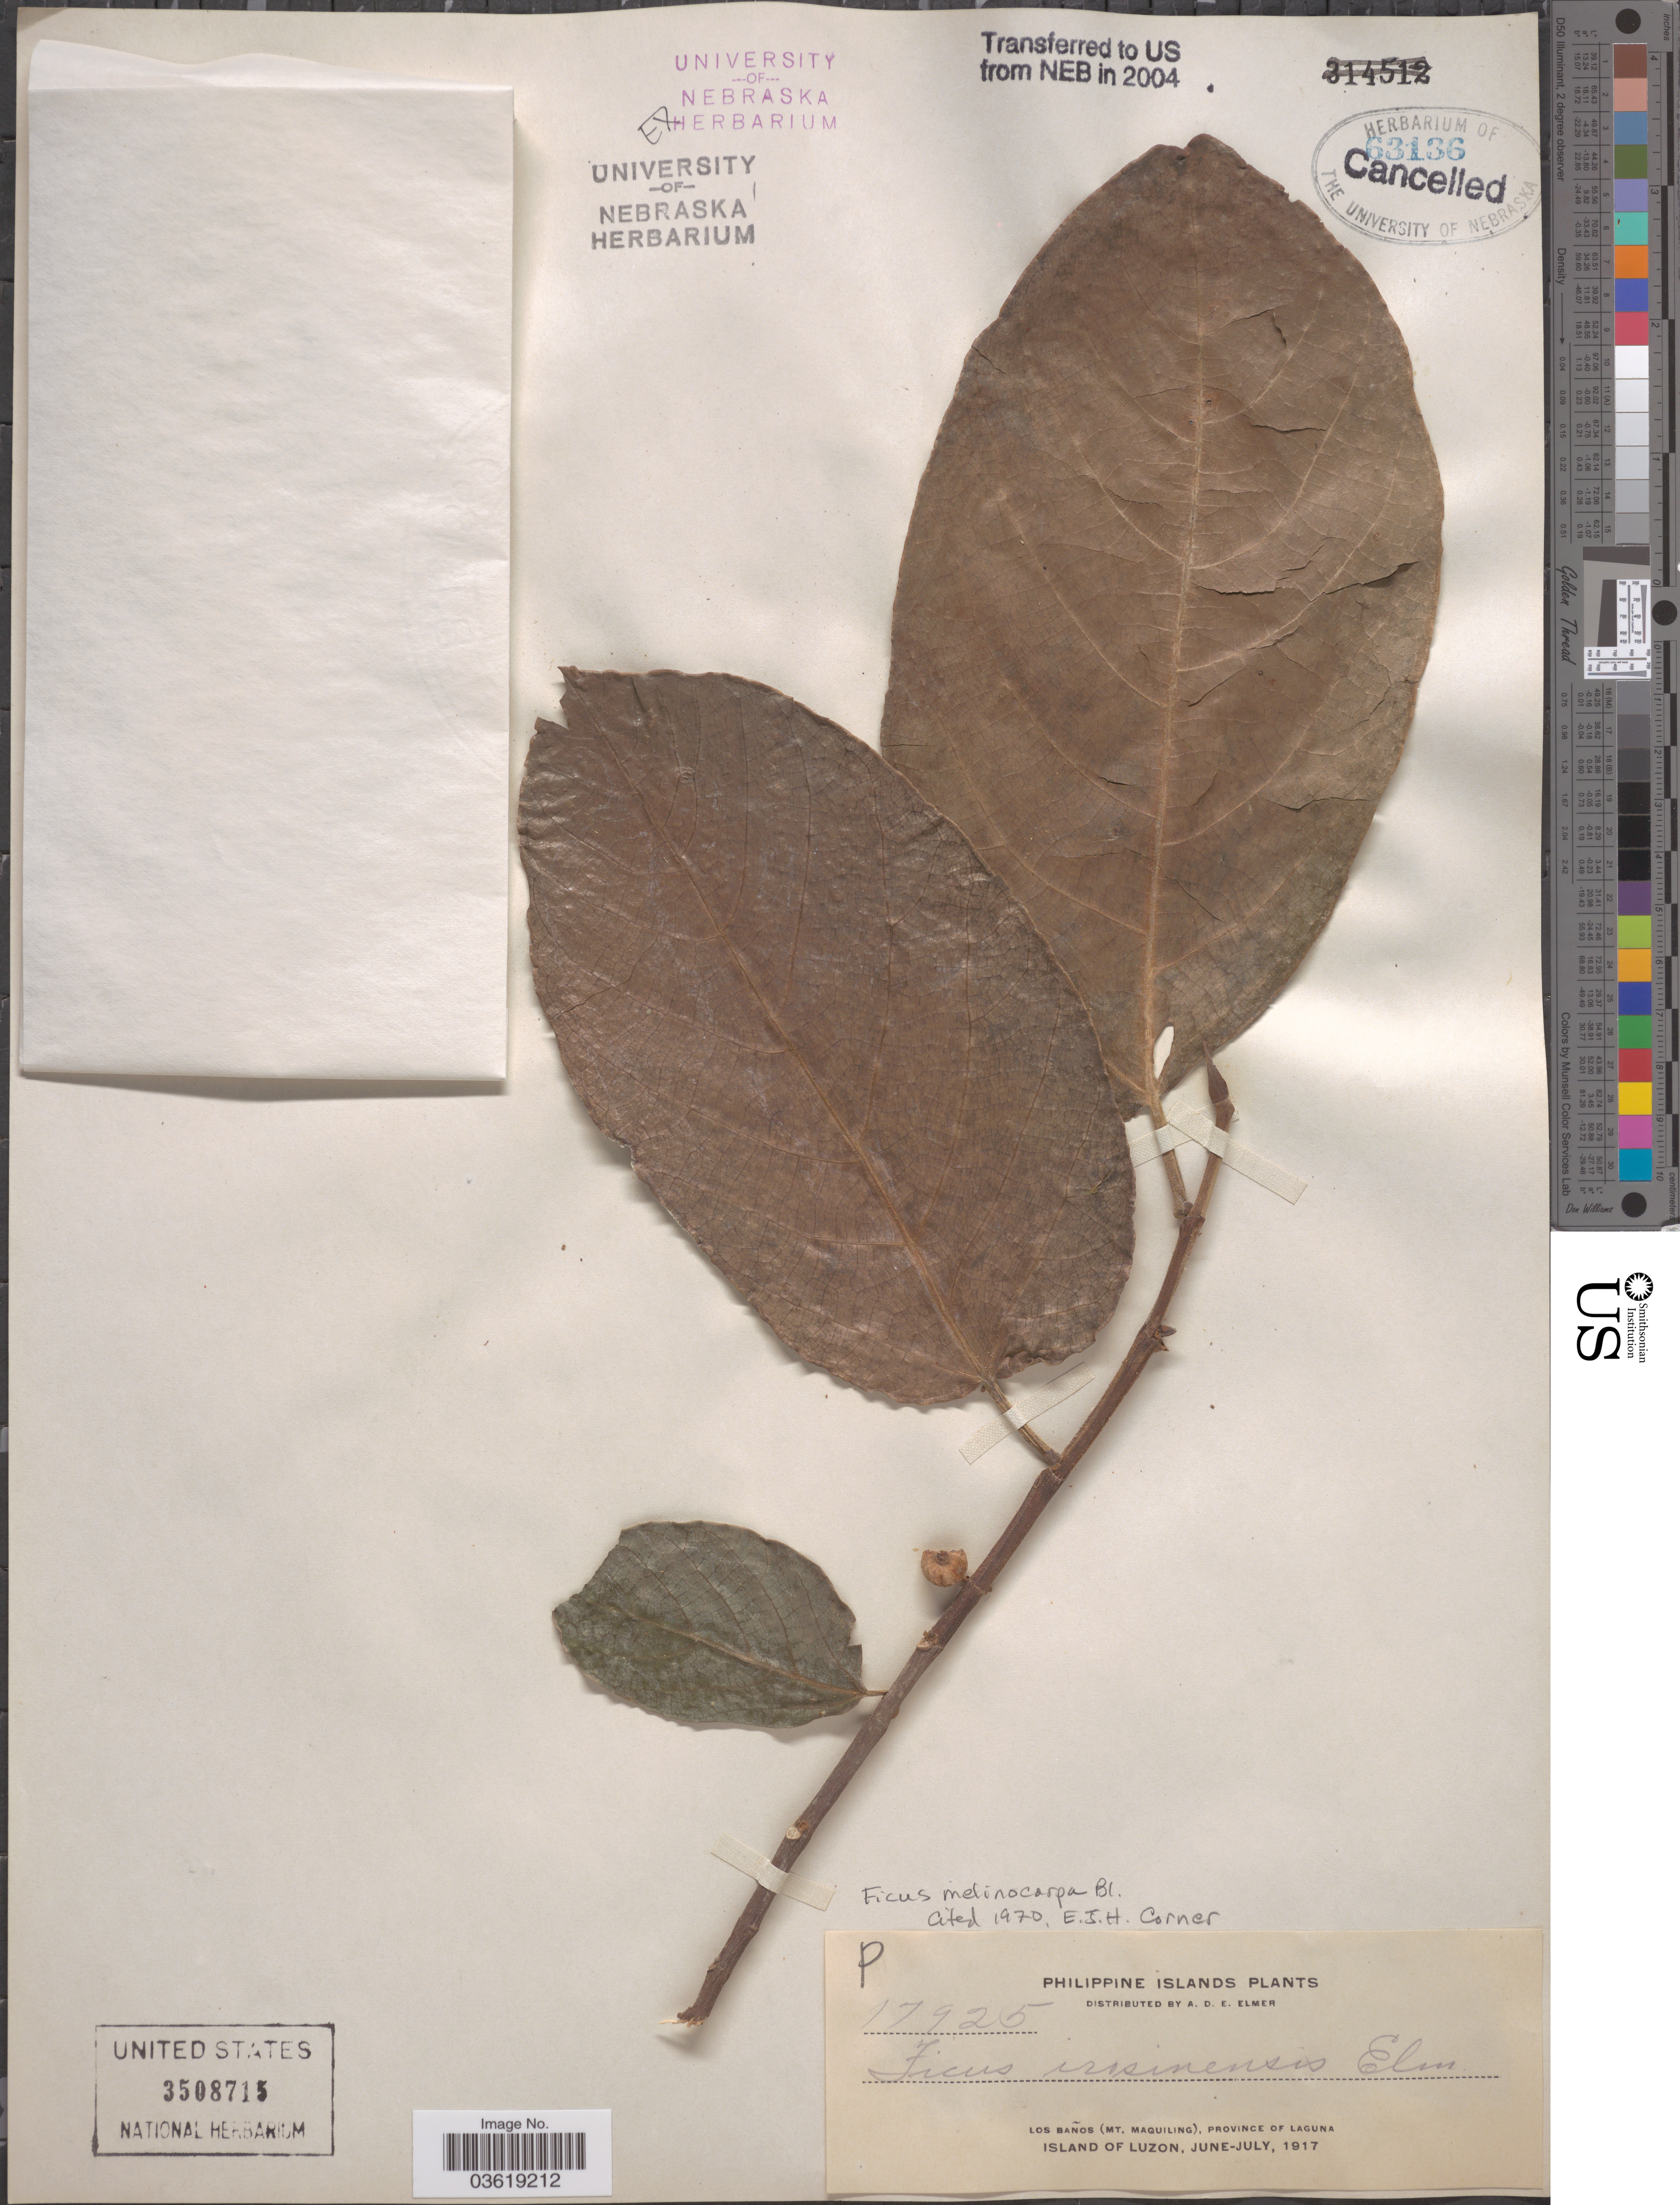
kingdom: Plantae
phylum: Tracheophyta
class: Magnoliopsida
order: Rosales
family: Moraceae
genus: Ficus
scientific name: Ficus melinocarpa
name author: Blume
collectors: A. D. E. Elmer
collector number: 17925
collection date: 1917-06/1917-07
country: Philippines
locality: Philippine Islands. Los Baños (Mt. Maquiling), Province of Laguna, Island of Luzon.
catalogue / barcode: US 3508715